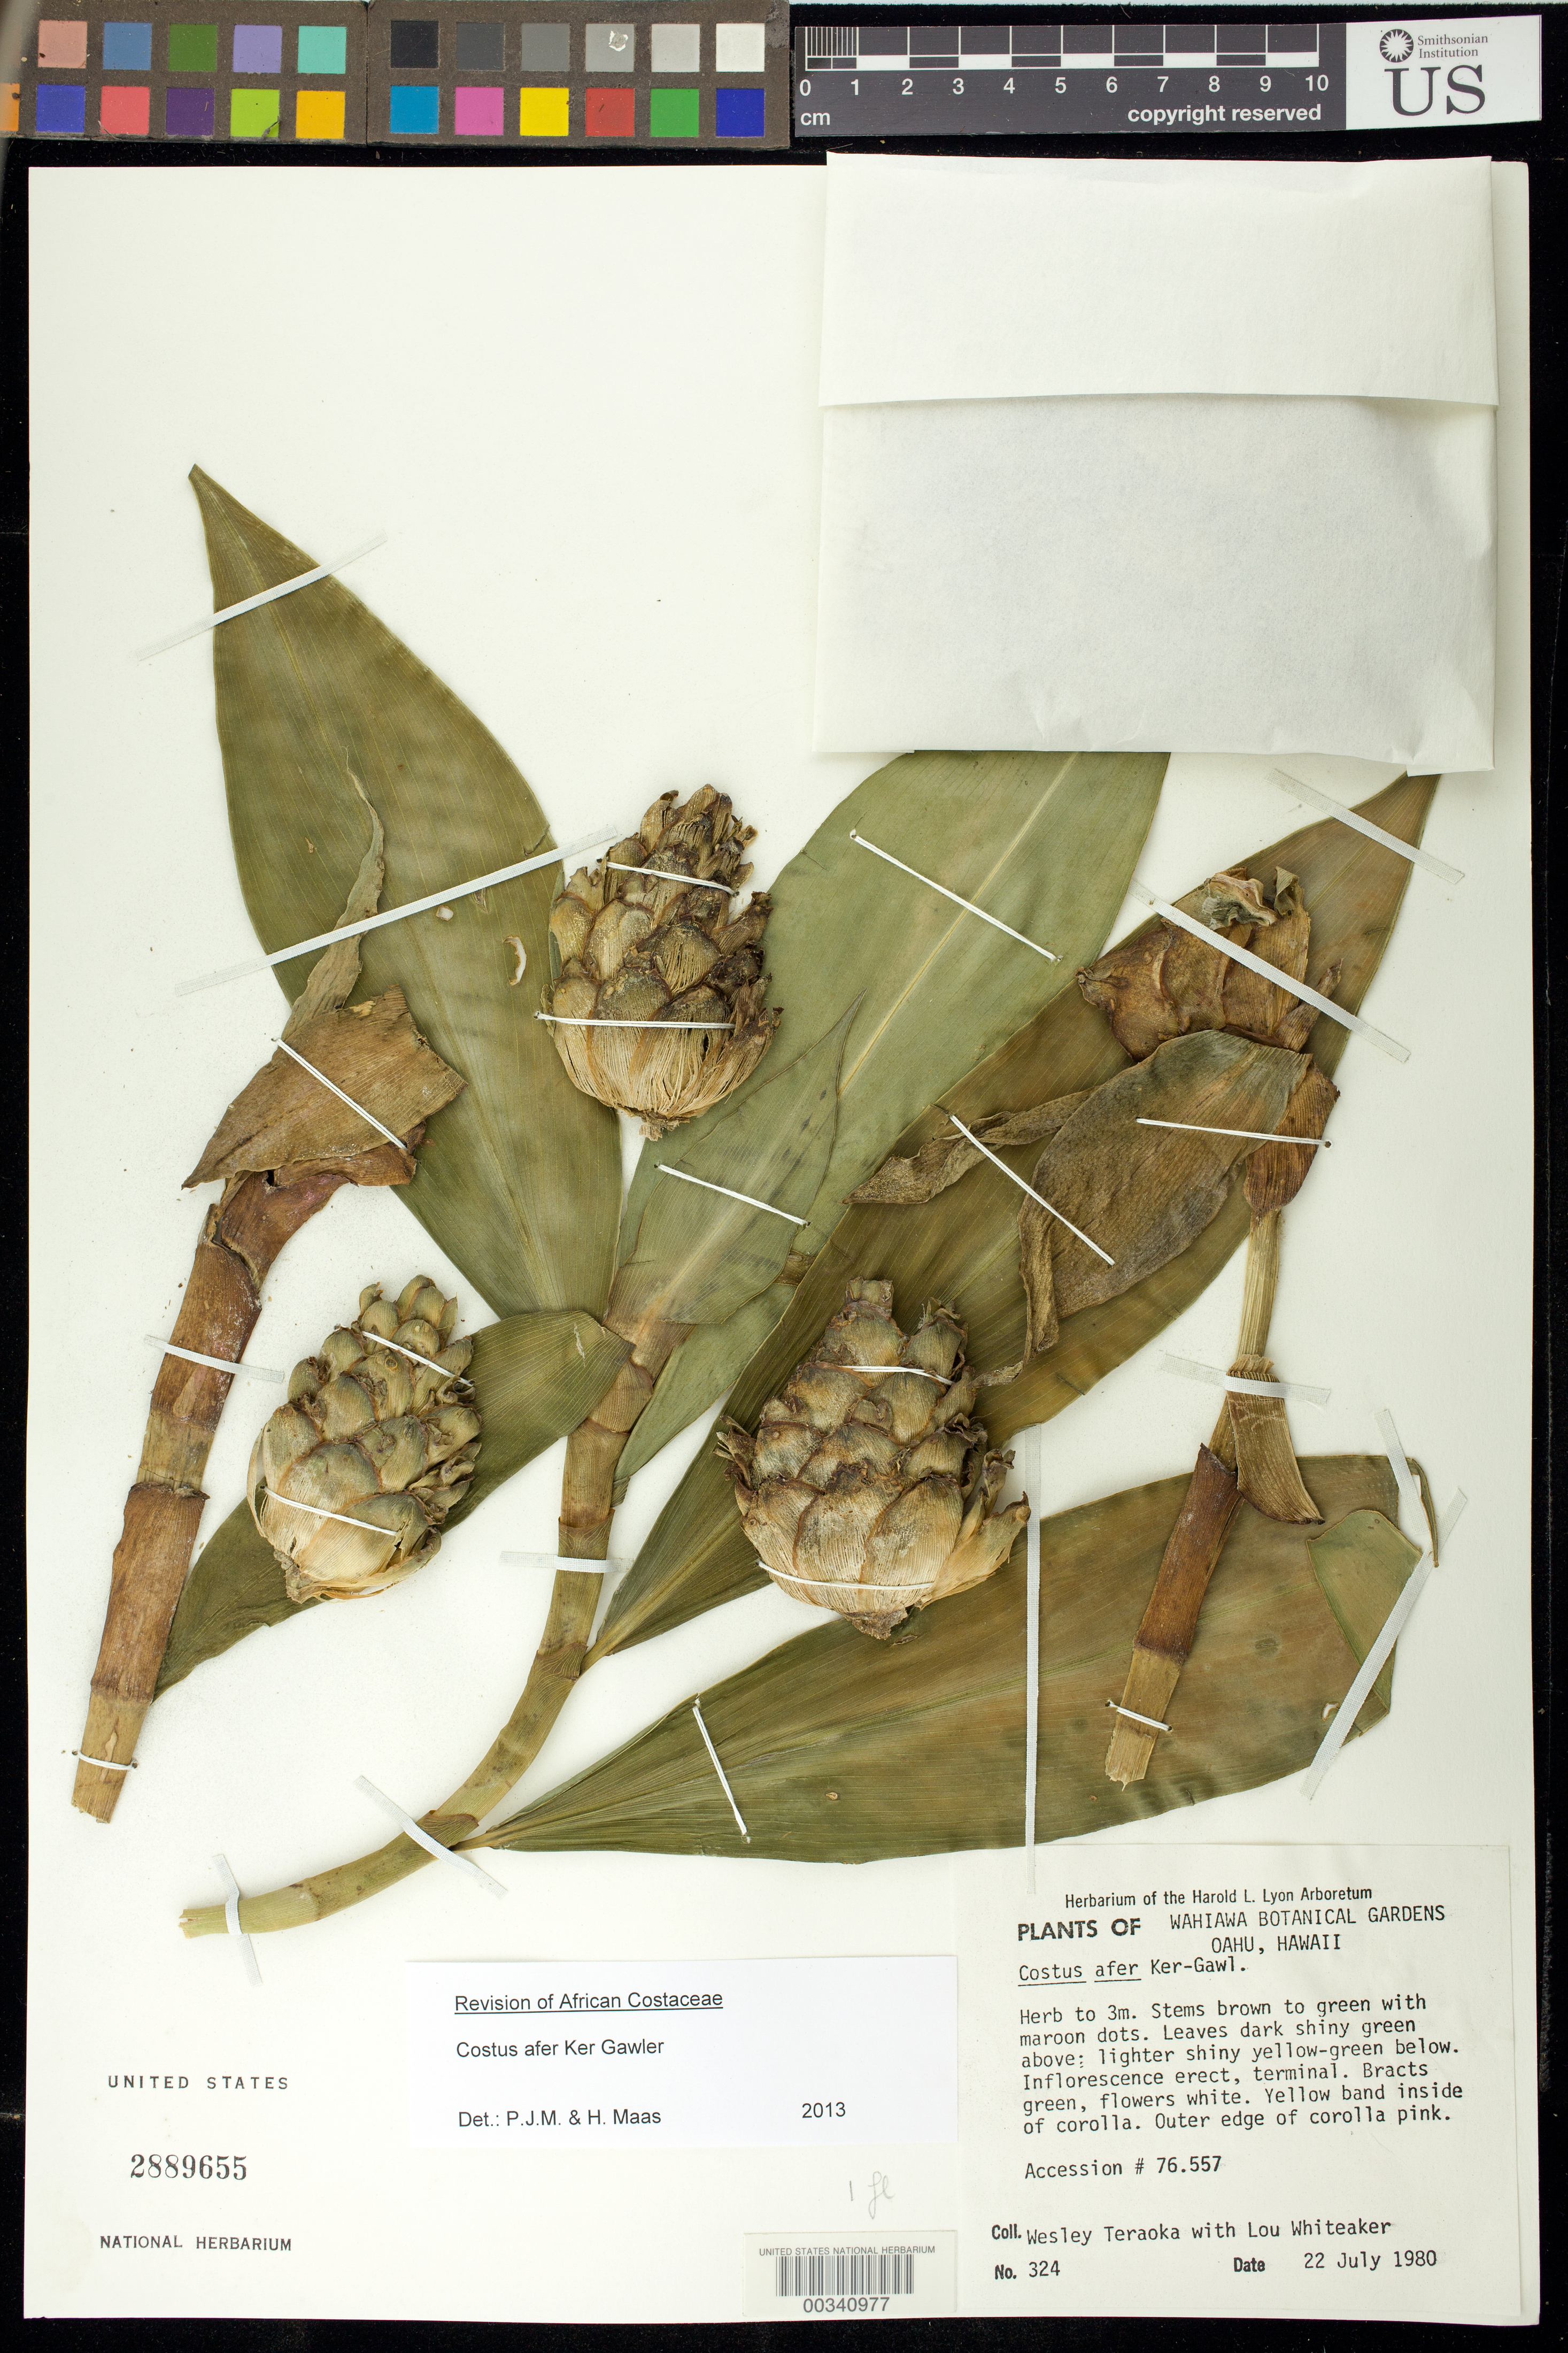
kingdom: Plantae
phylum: Tracheophyta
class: Liliopsida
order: Zingiberales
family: Costaceae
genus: Costus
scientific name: Costus afer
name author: Ker Gawl.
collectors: W. Teraoka & L. Whiteaker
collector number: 324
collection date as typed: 22 Jul 1980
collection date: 1980-07-22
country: United States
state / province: Hawaii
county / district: Honolulu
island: Oahu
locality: Wahiawa Botanical Garden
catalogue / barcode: US 2889655